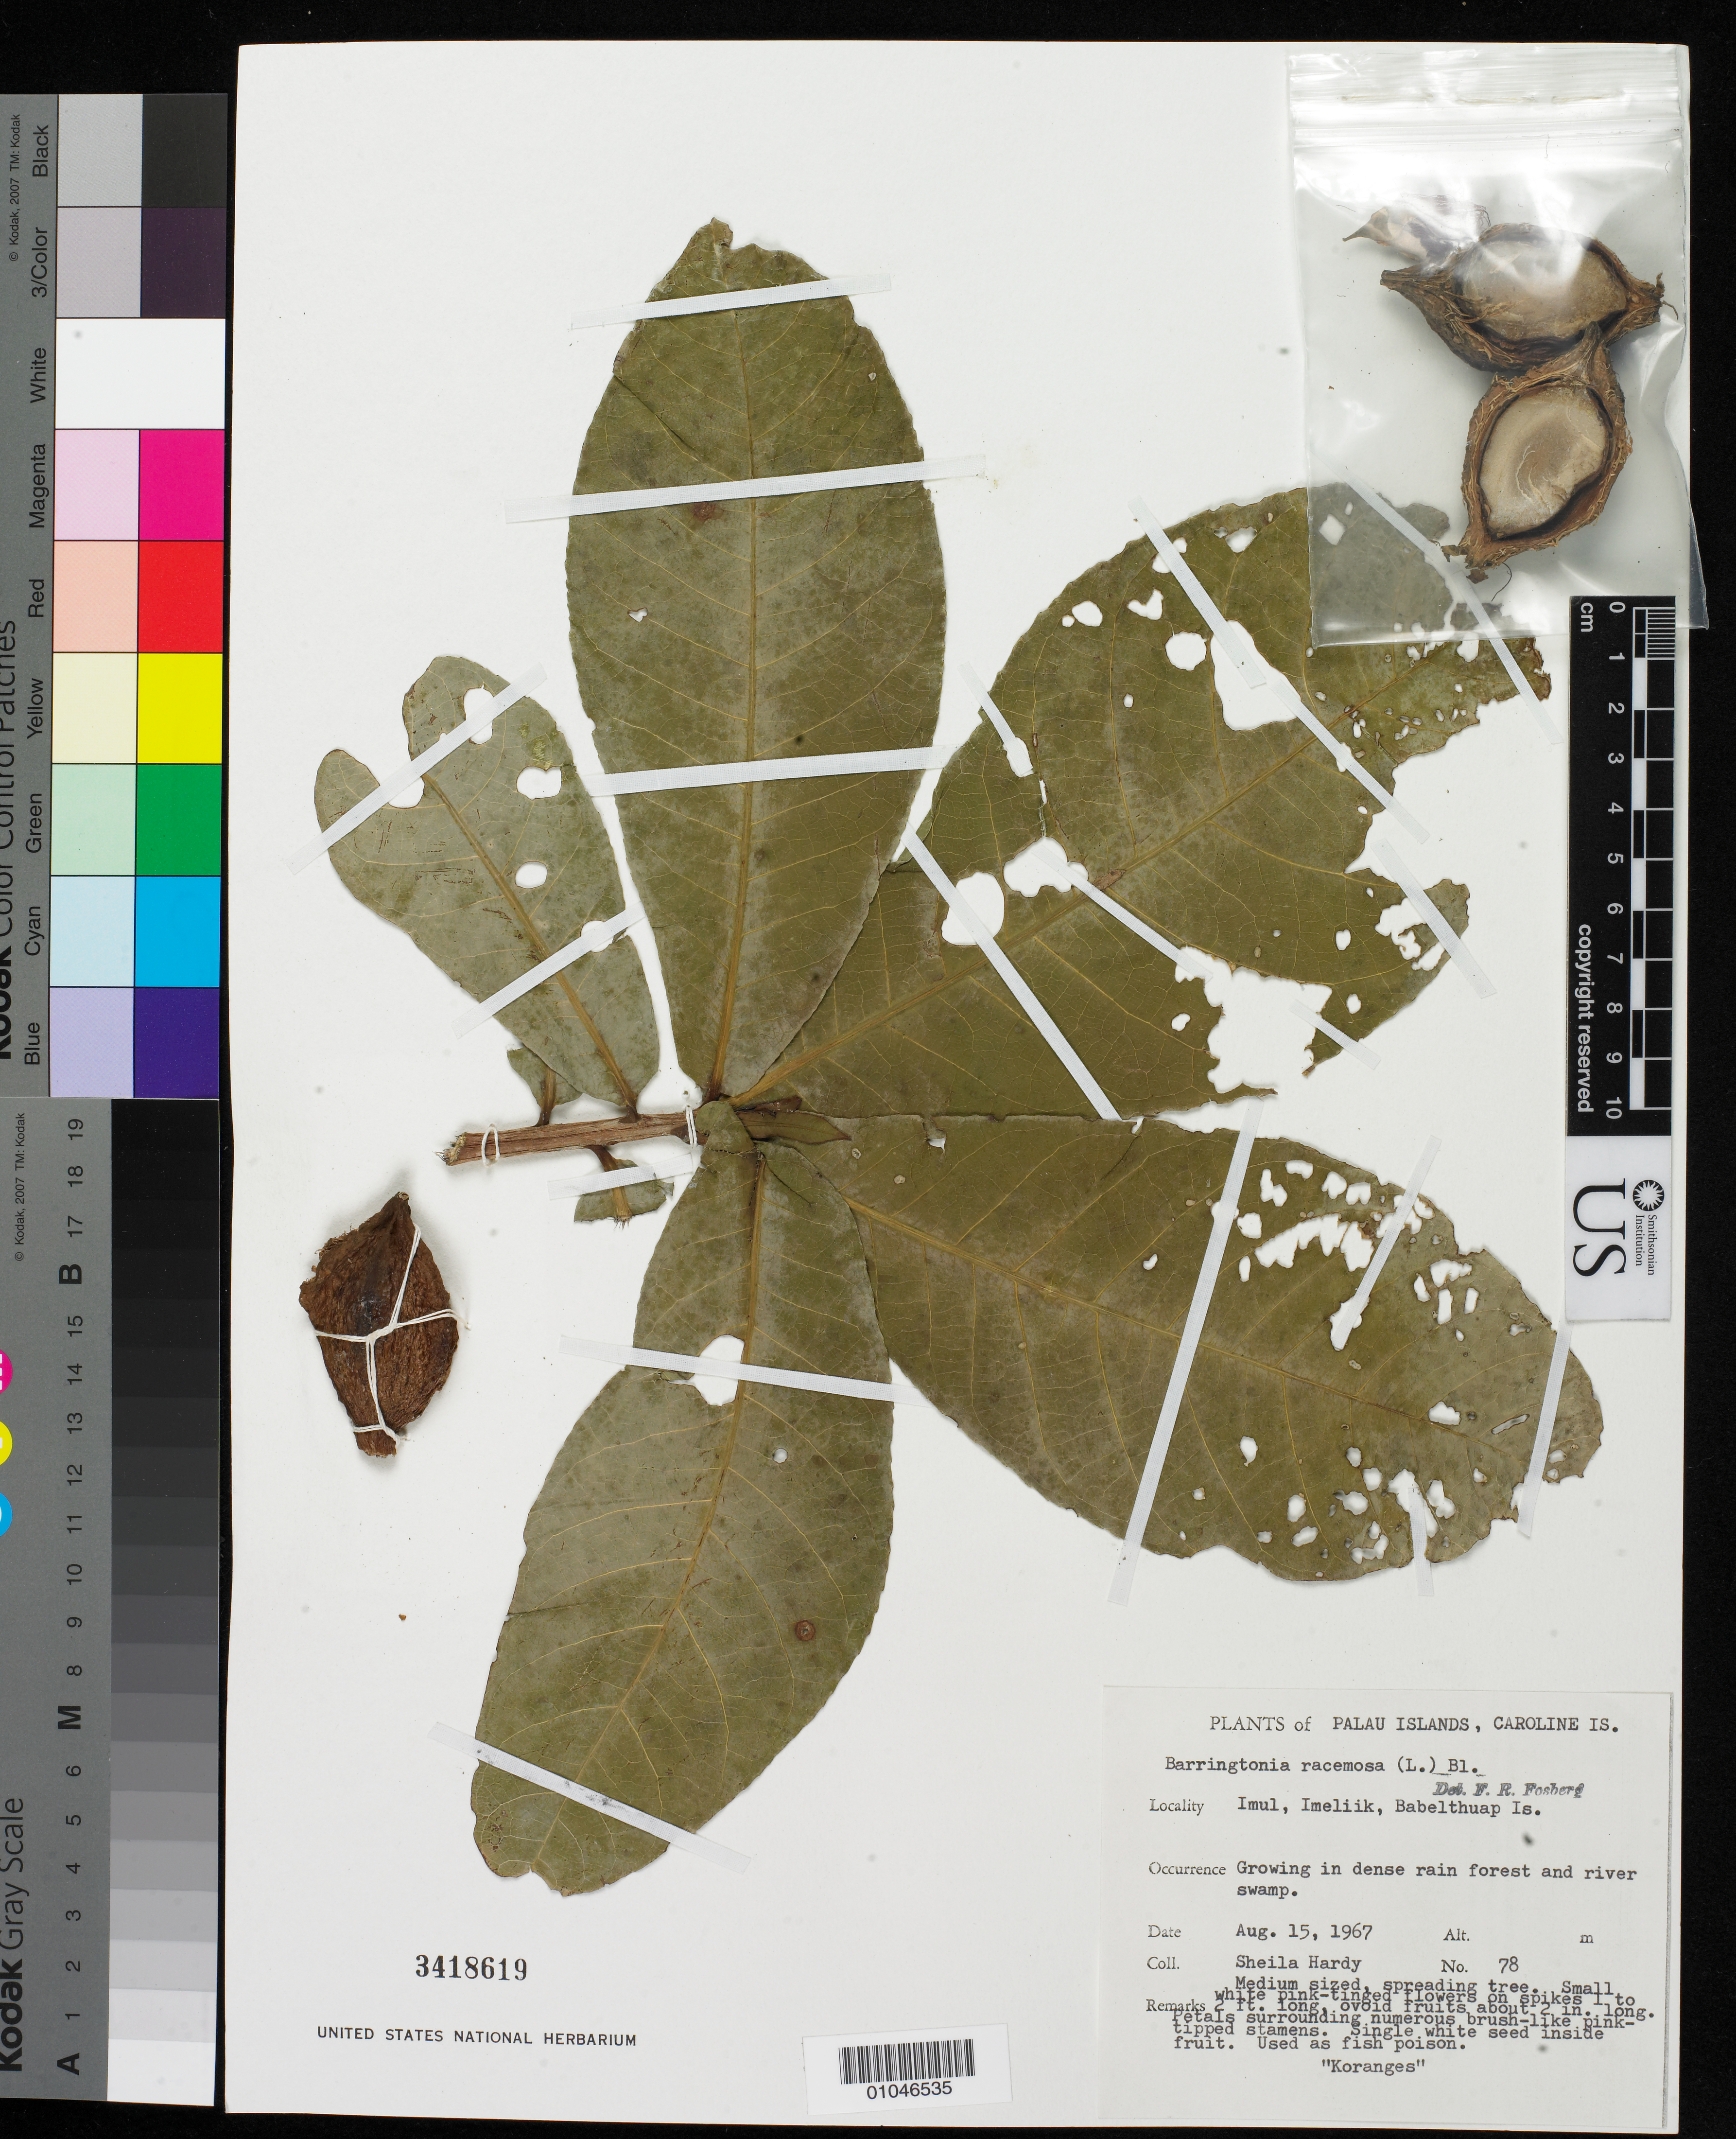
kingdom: Plantae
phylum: Tracheophyta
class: Magnoliopsida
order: Ericales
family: Lecythidaceae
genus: Barringtonia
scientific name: Barringtonia racemosa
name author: (L.) Spreng.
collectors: S. Hardy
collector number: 78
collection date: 1967-08-15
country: Palau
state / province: Aimeliik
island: Babeldaob [Babelthuap]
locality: Imul, Imelik, Babelthuap Is.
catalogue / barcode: US 3418619